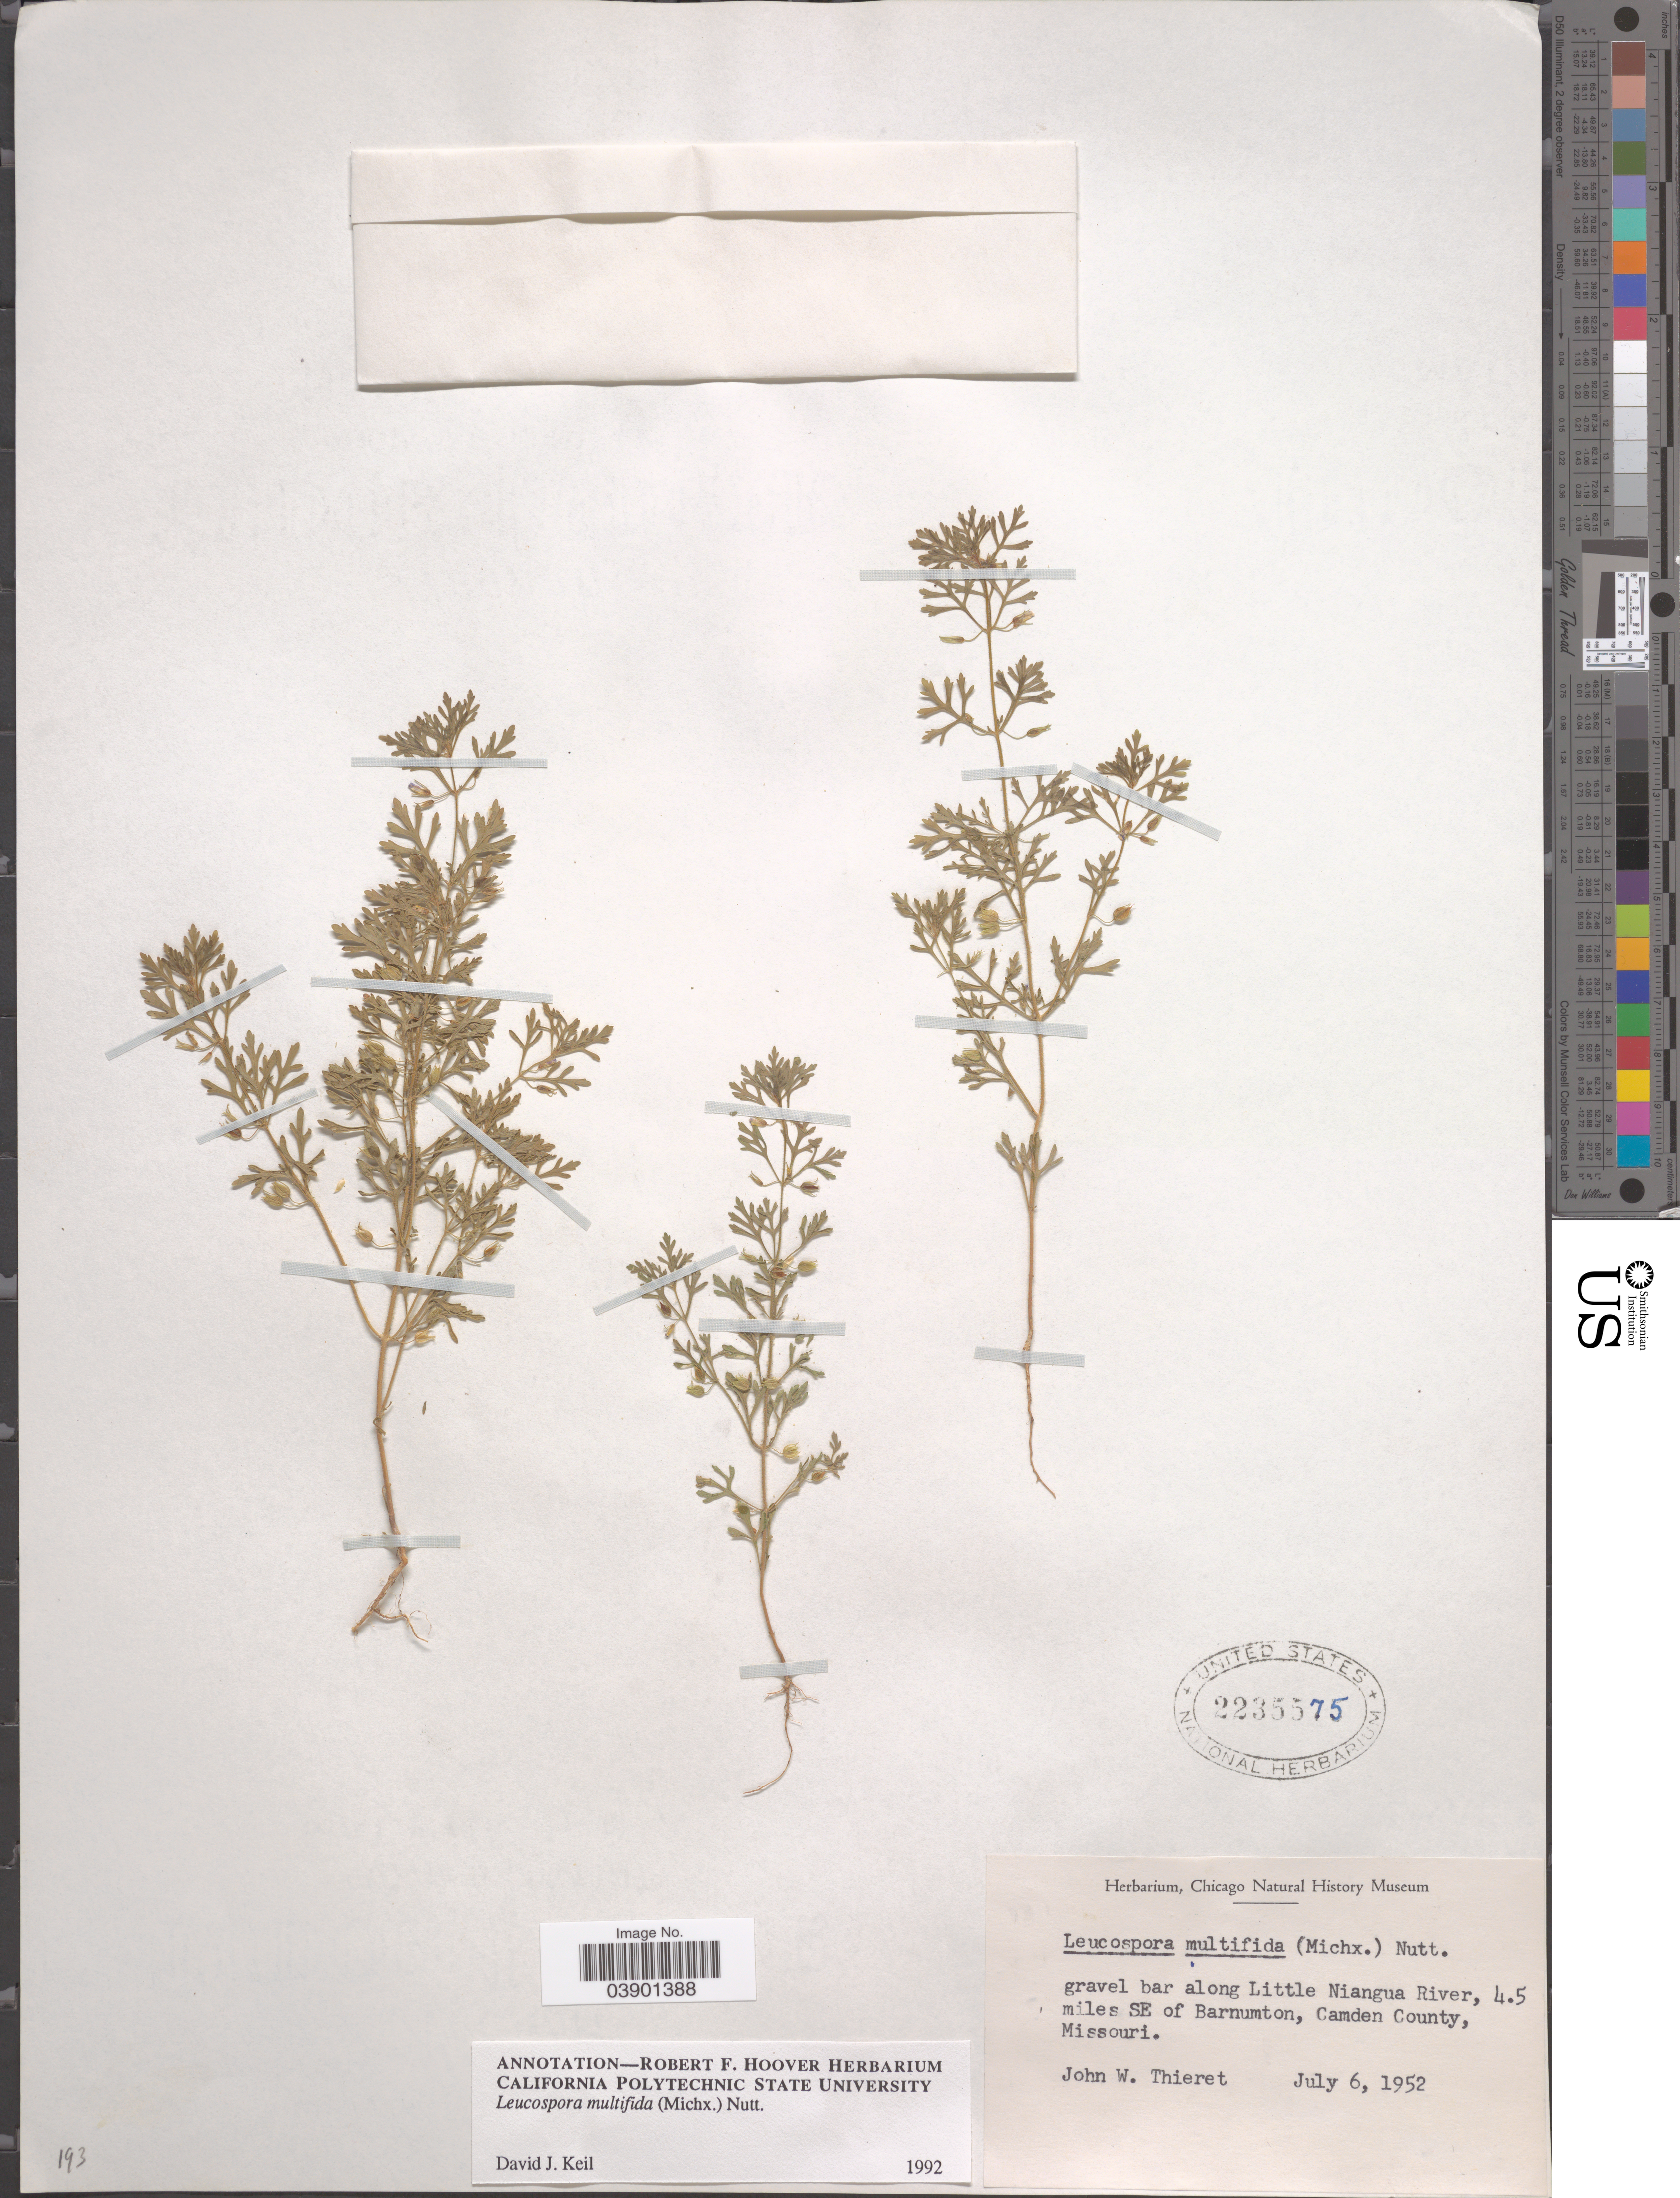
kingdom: Plantae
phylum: Tracheophyta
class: Magnoliopsida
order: Lamiales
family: Plantaginaceae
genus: Leucospora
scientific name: Leucospora multifida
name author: (Michx.) Nutt.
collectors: J. W. Thieret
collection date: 1952-07-06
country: United States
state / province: Missouri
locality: Along Little Niangua River, 4.5 miles SE of Barnumton, Camden County.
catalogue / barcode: US 2235575